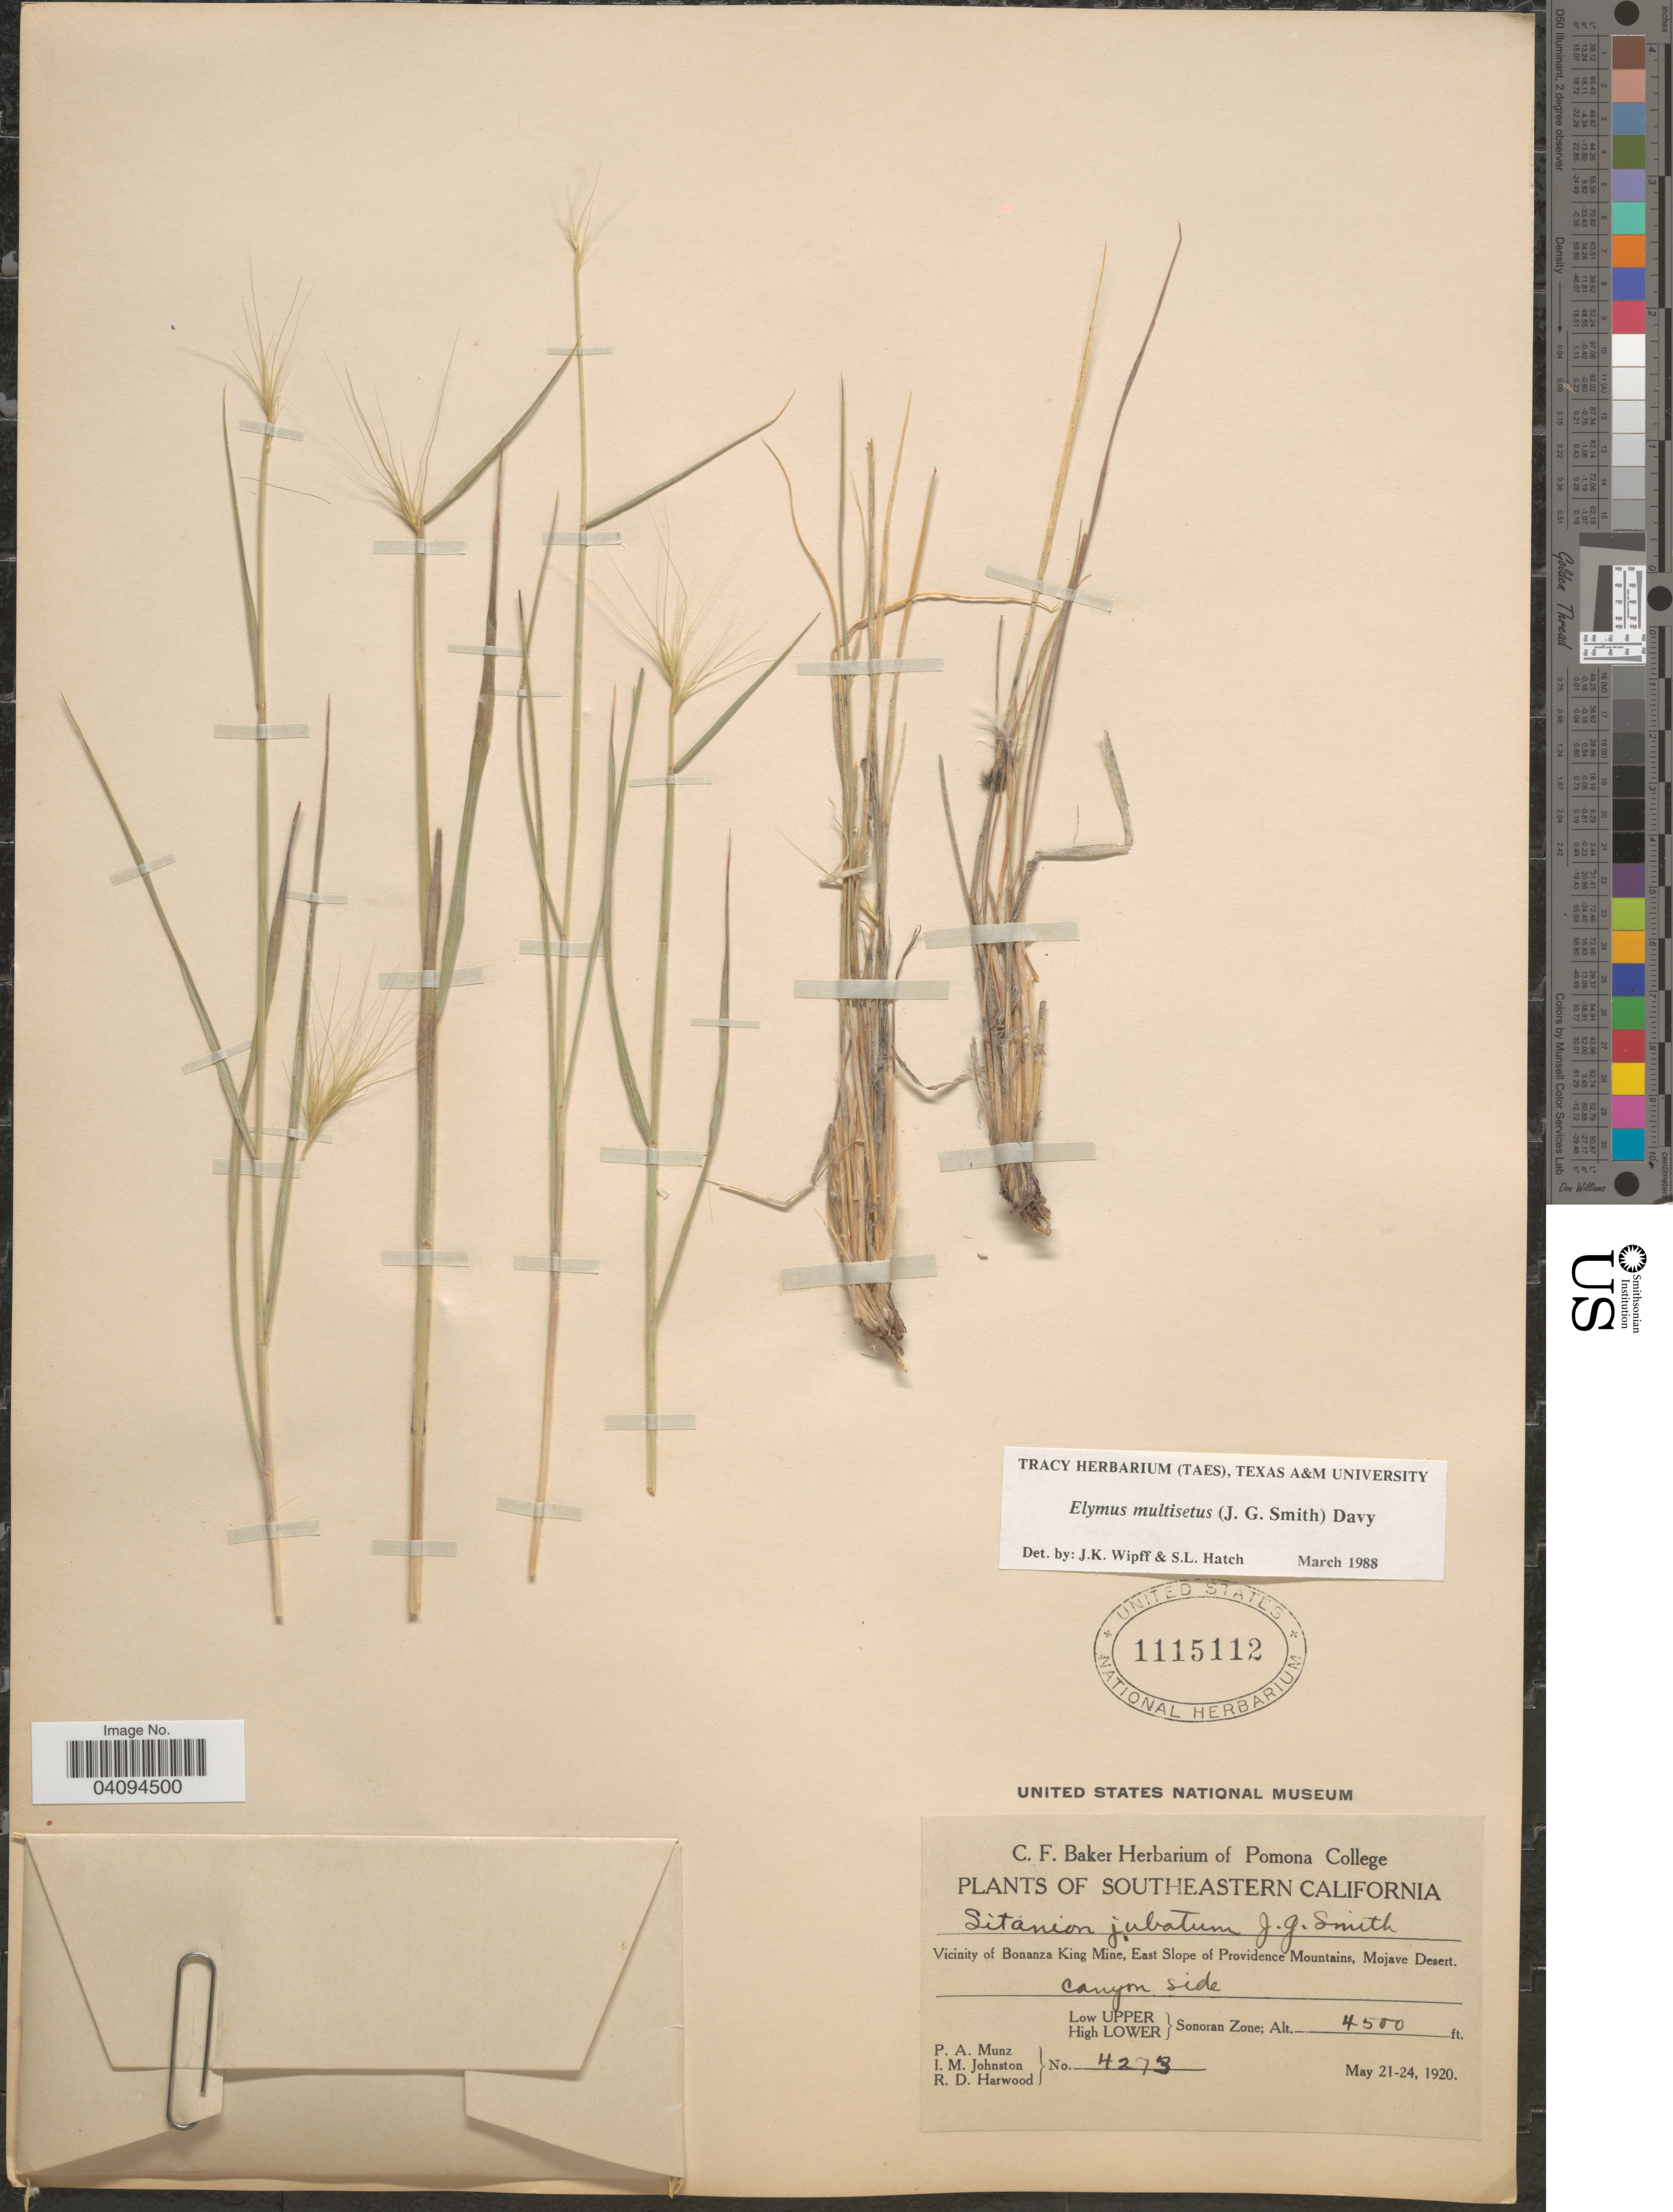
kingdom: Plantae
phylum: Tracheophyta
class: Liliopsida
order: Poales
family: Poaceae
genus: Elymus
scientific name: Elymus multisetus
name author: (J.G. Sm.) Burtt Davy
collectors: P. A. Munz, I.M. Johnston & R. Harwood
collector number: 4273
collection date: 1920-05-21/1920-05-24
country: United States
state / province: California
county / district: San Bernardino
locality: Southeastern California. Vicinity of Bonanza King Mine, East Slope of Providence Mountains, Mojave Desert. Canyon side. Low Upper, High Lower Sonoran Zone.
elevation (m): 1372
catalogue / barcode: US 1115112